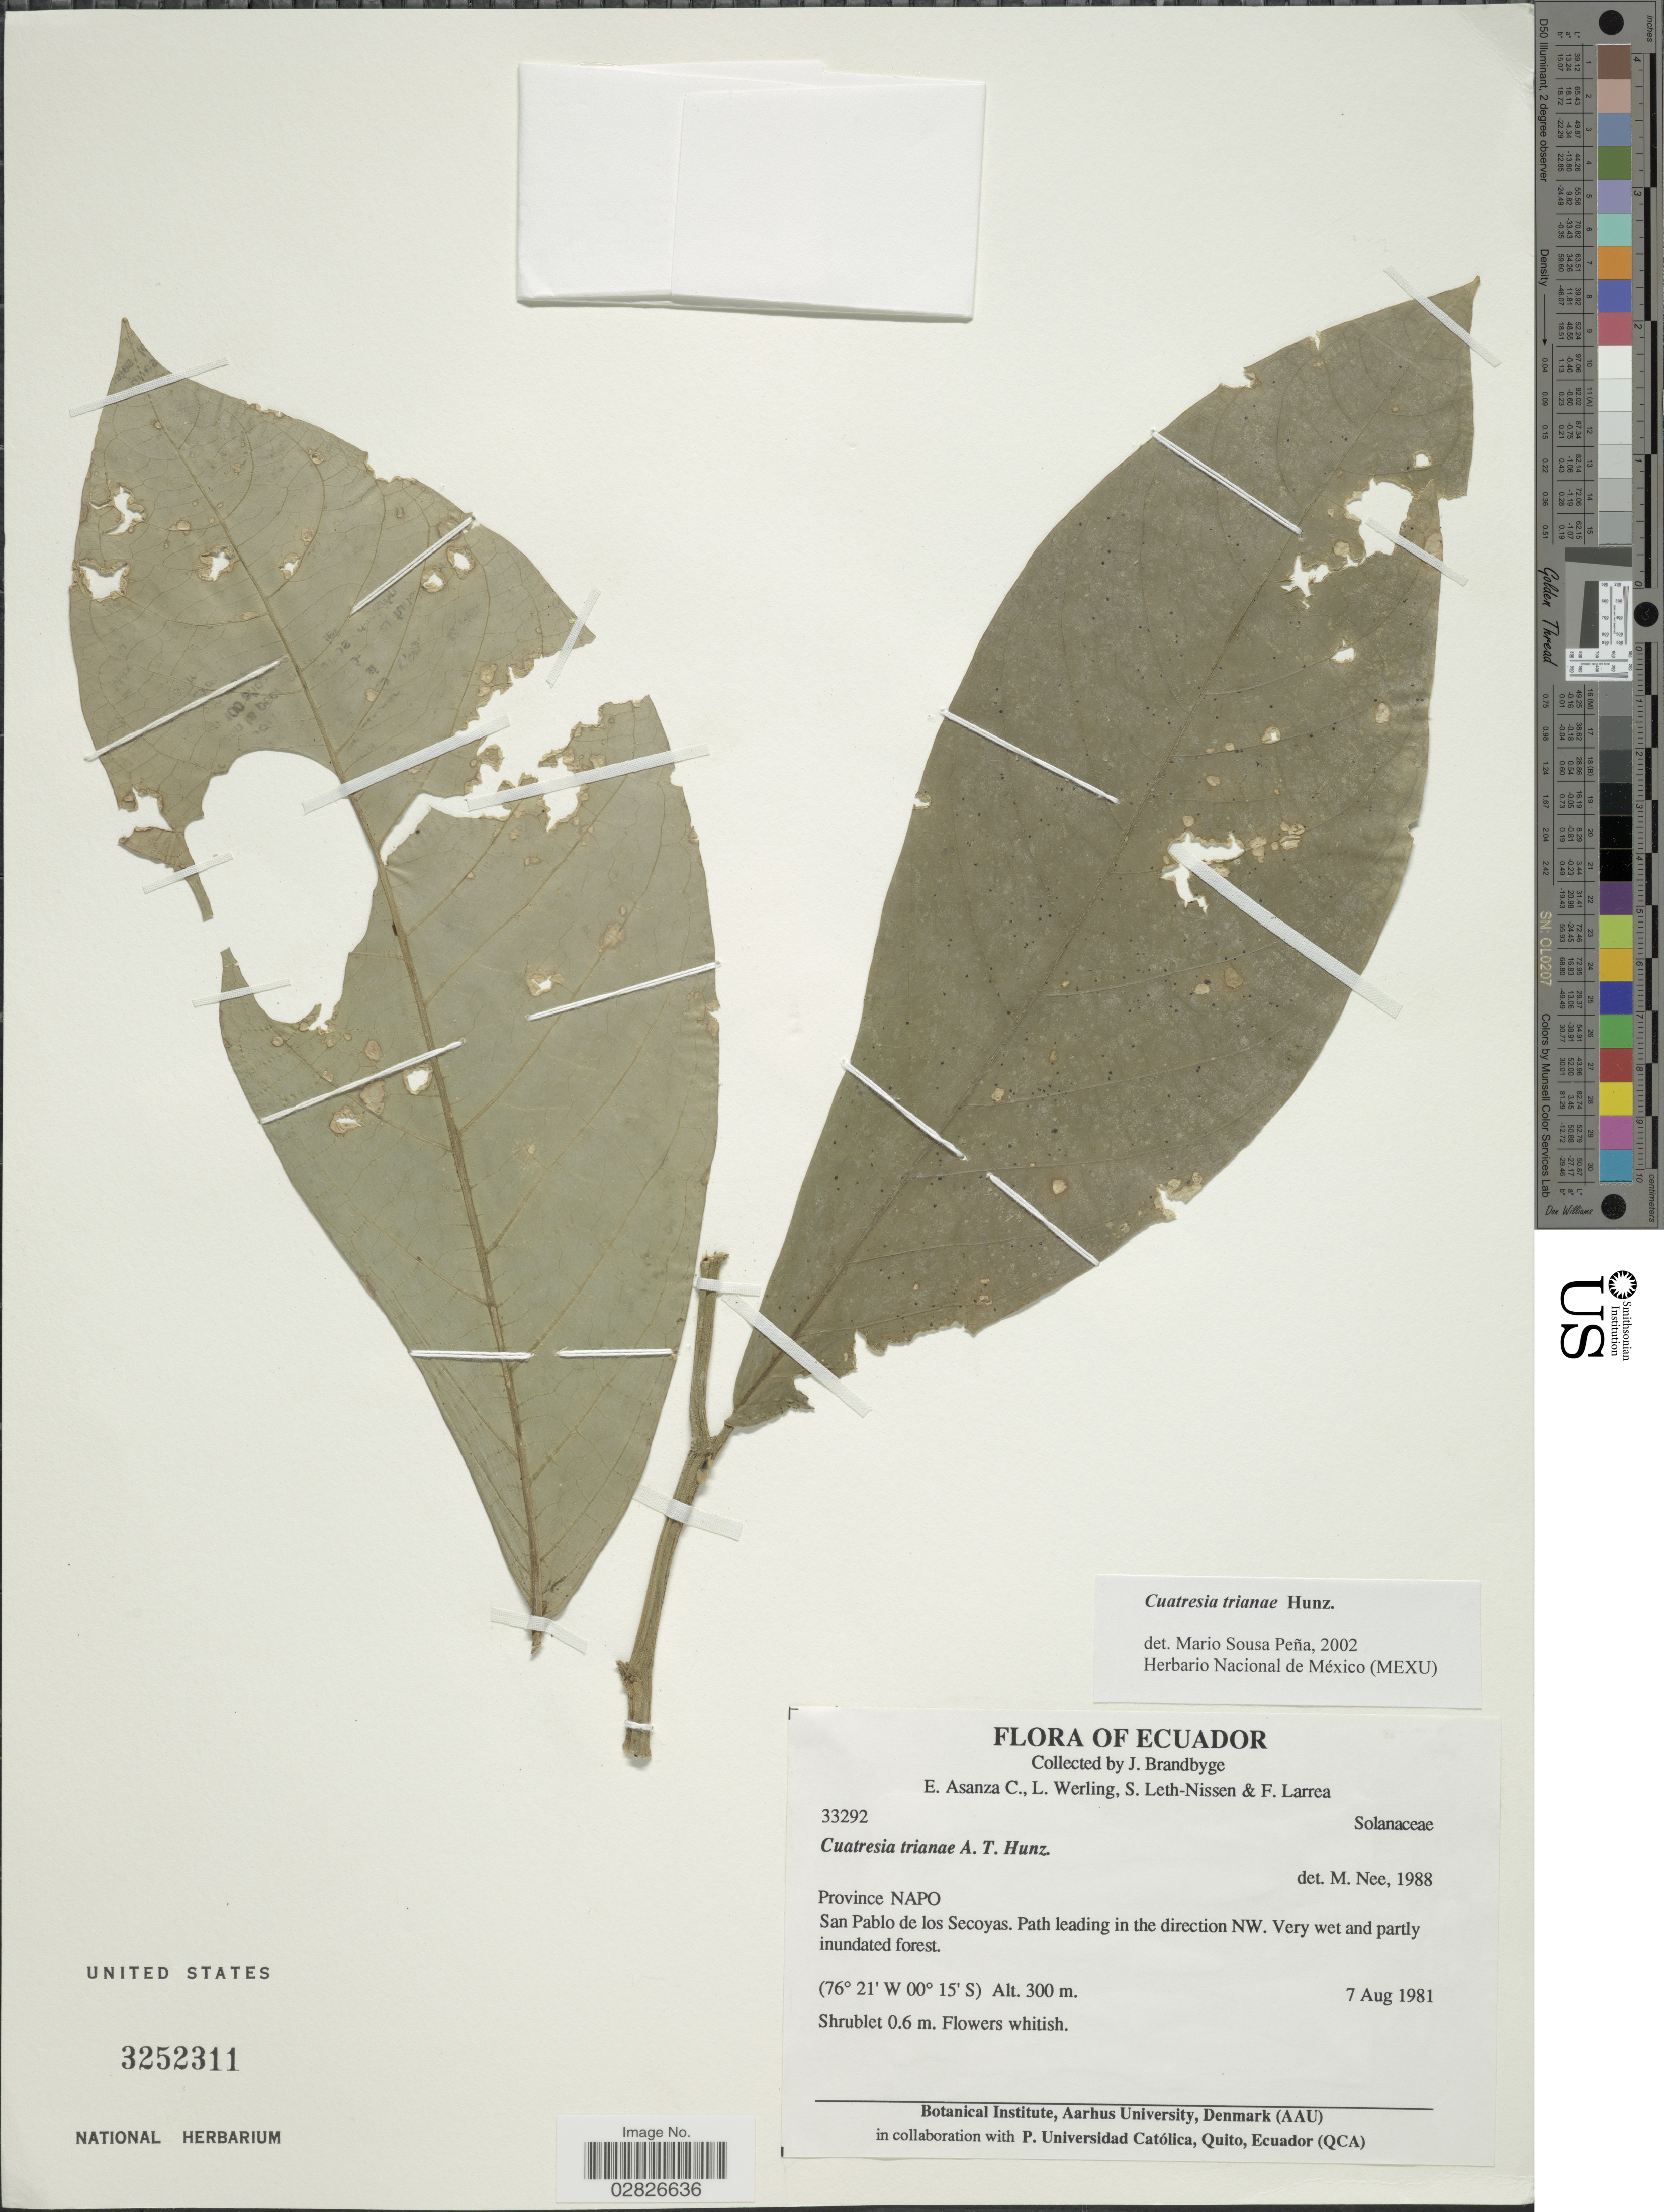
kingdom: Plantae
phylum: Tracheophyta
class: Magnoliopsida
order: Solanales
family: Solanaceae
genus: Cuatresia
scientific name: Cuatresia trianae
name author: Hunz.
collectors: J. Brandbyge, E. Asanza C., L. Werling, S. Leth-Nissen & F. Larrea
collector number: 33292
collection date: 1981-08-07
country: Ecuador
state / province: Napo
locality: San Pablo de los Secoyas, Path leading in the direction NW.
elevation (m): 300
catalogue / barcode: US 3252311